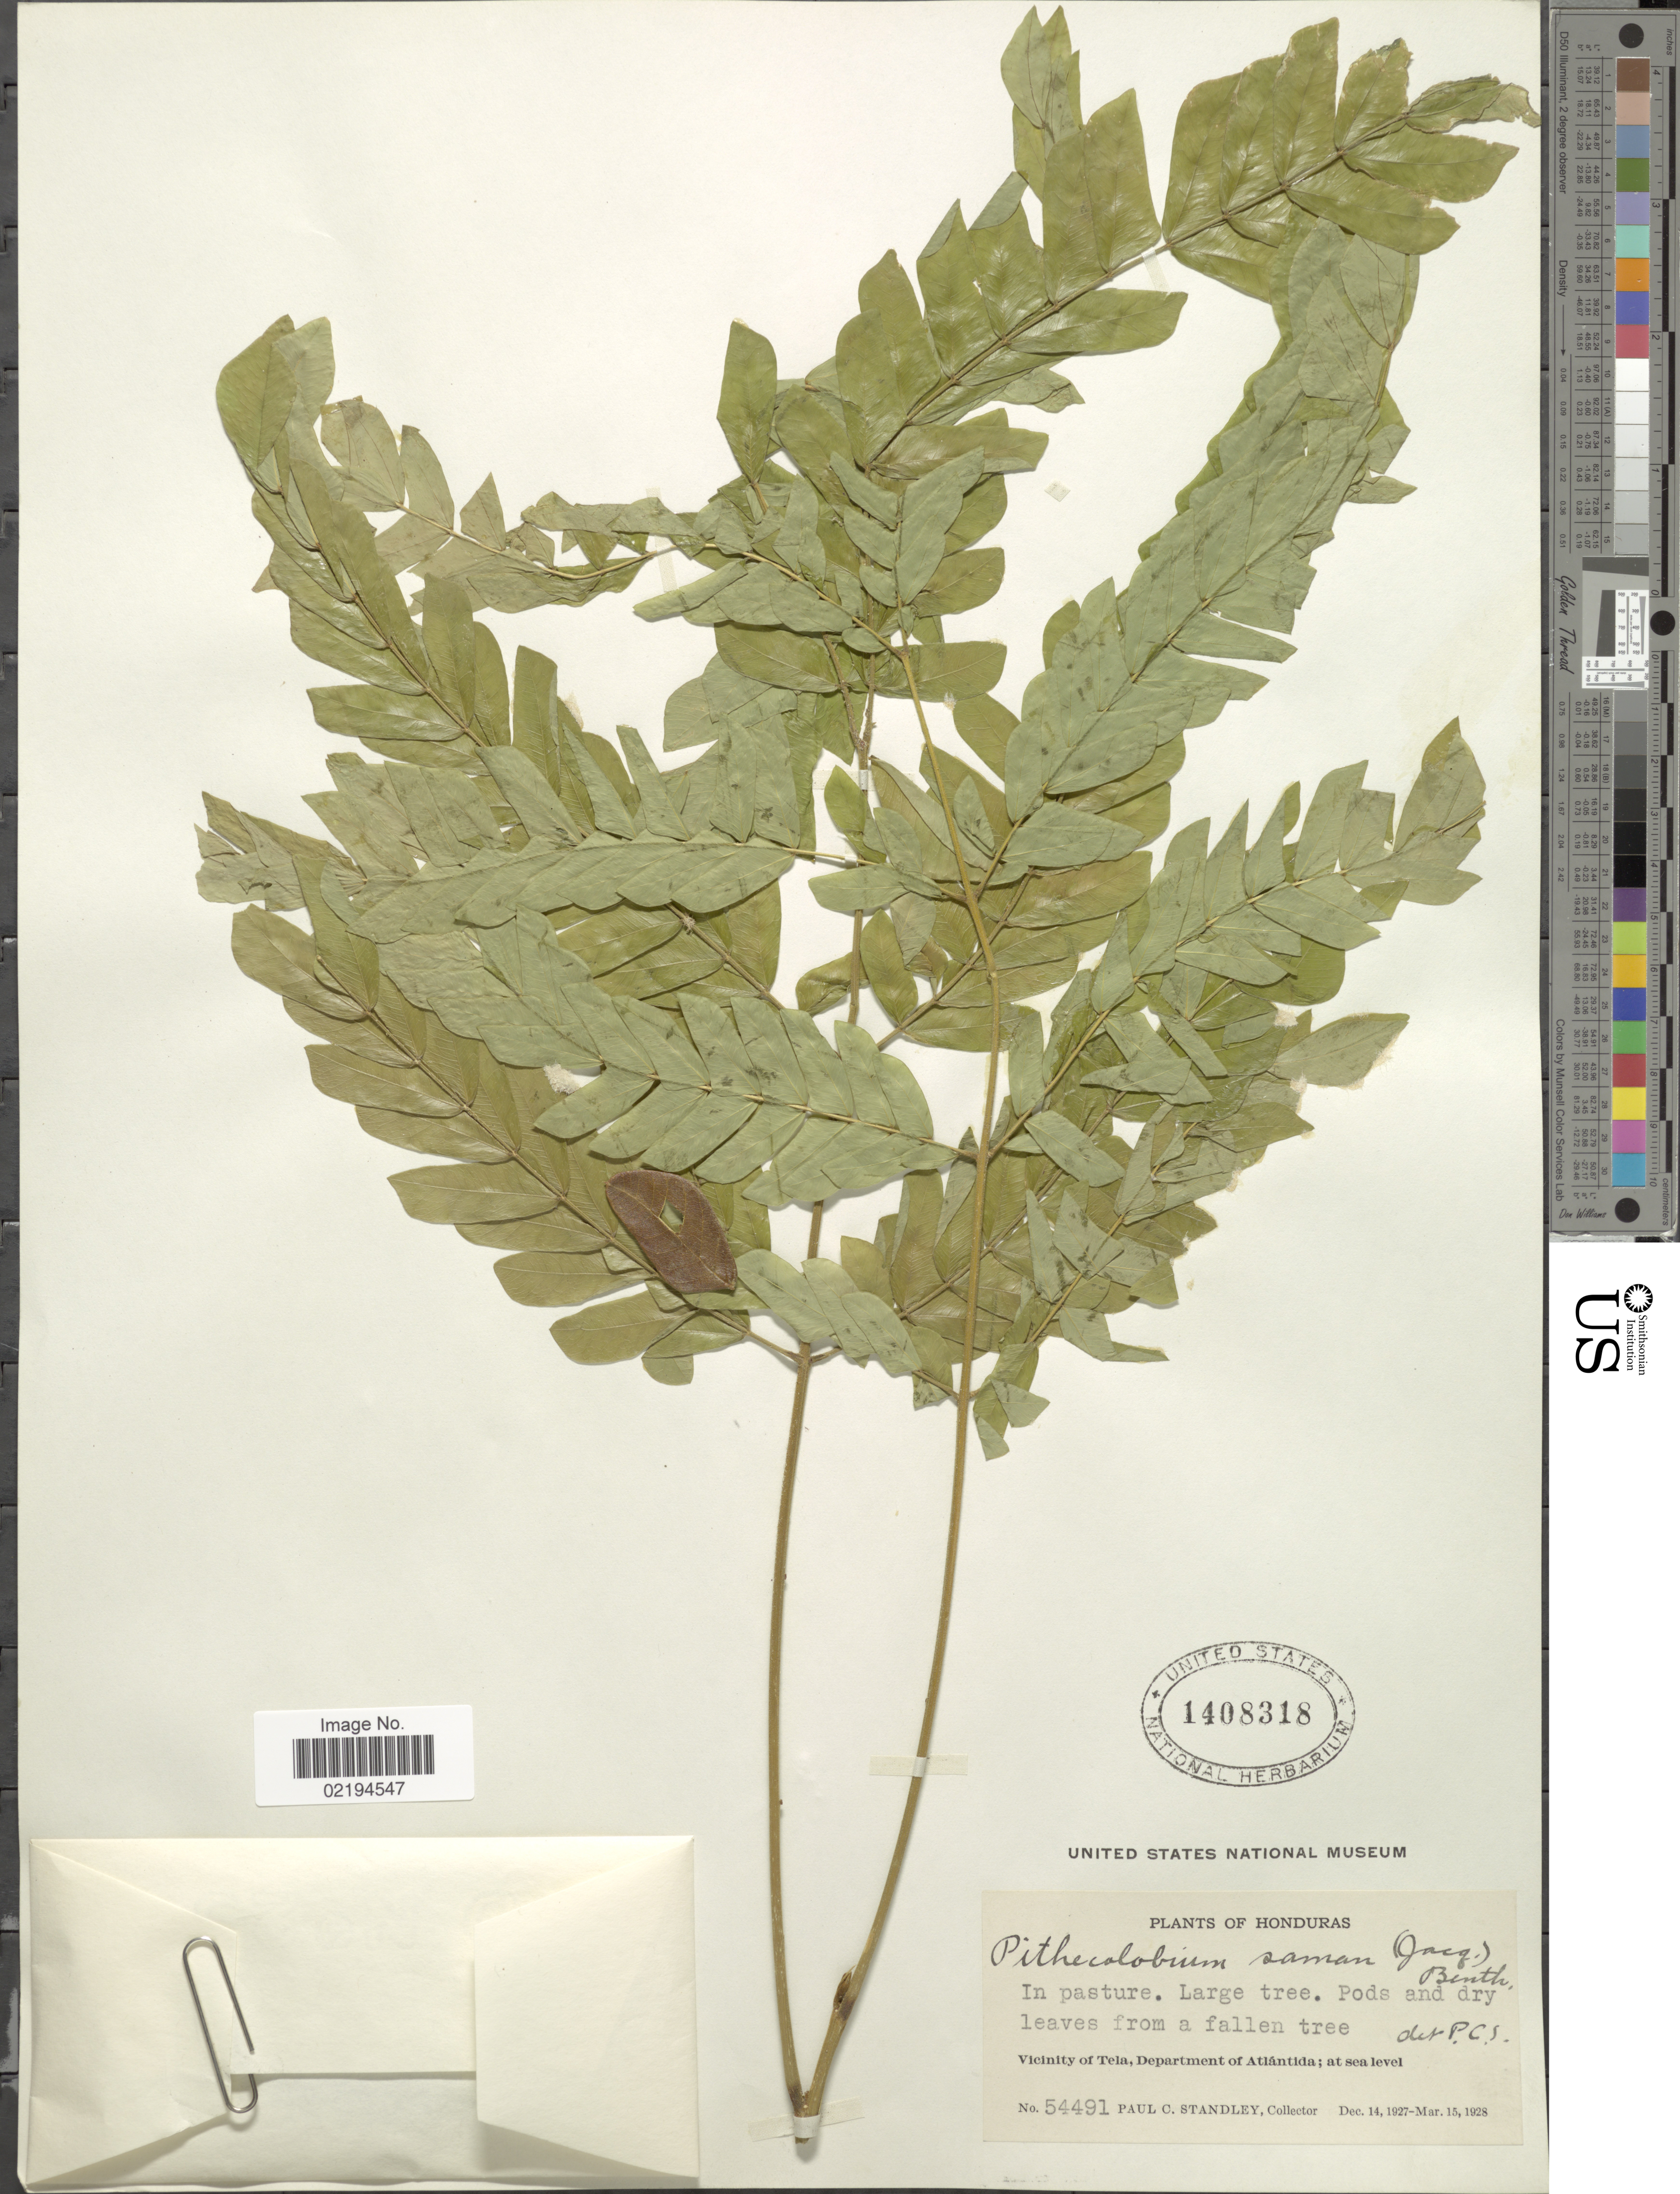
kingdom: Plantae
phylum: Tracheophyta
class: Magnoliopsida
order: Fabales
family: Fabaceae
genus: Samanea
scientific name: Samanea saman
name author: (Jacq.) Merr.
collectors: P. C. Standley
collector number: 54491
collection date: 1927-12-14/1928-03-15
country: Honduras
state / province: Atlántida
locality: In pasture, vicinity of Tela.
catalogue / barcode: US 1408318